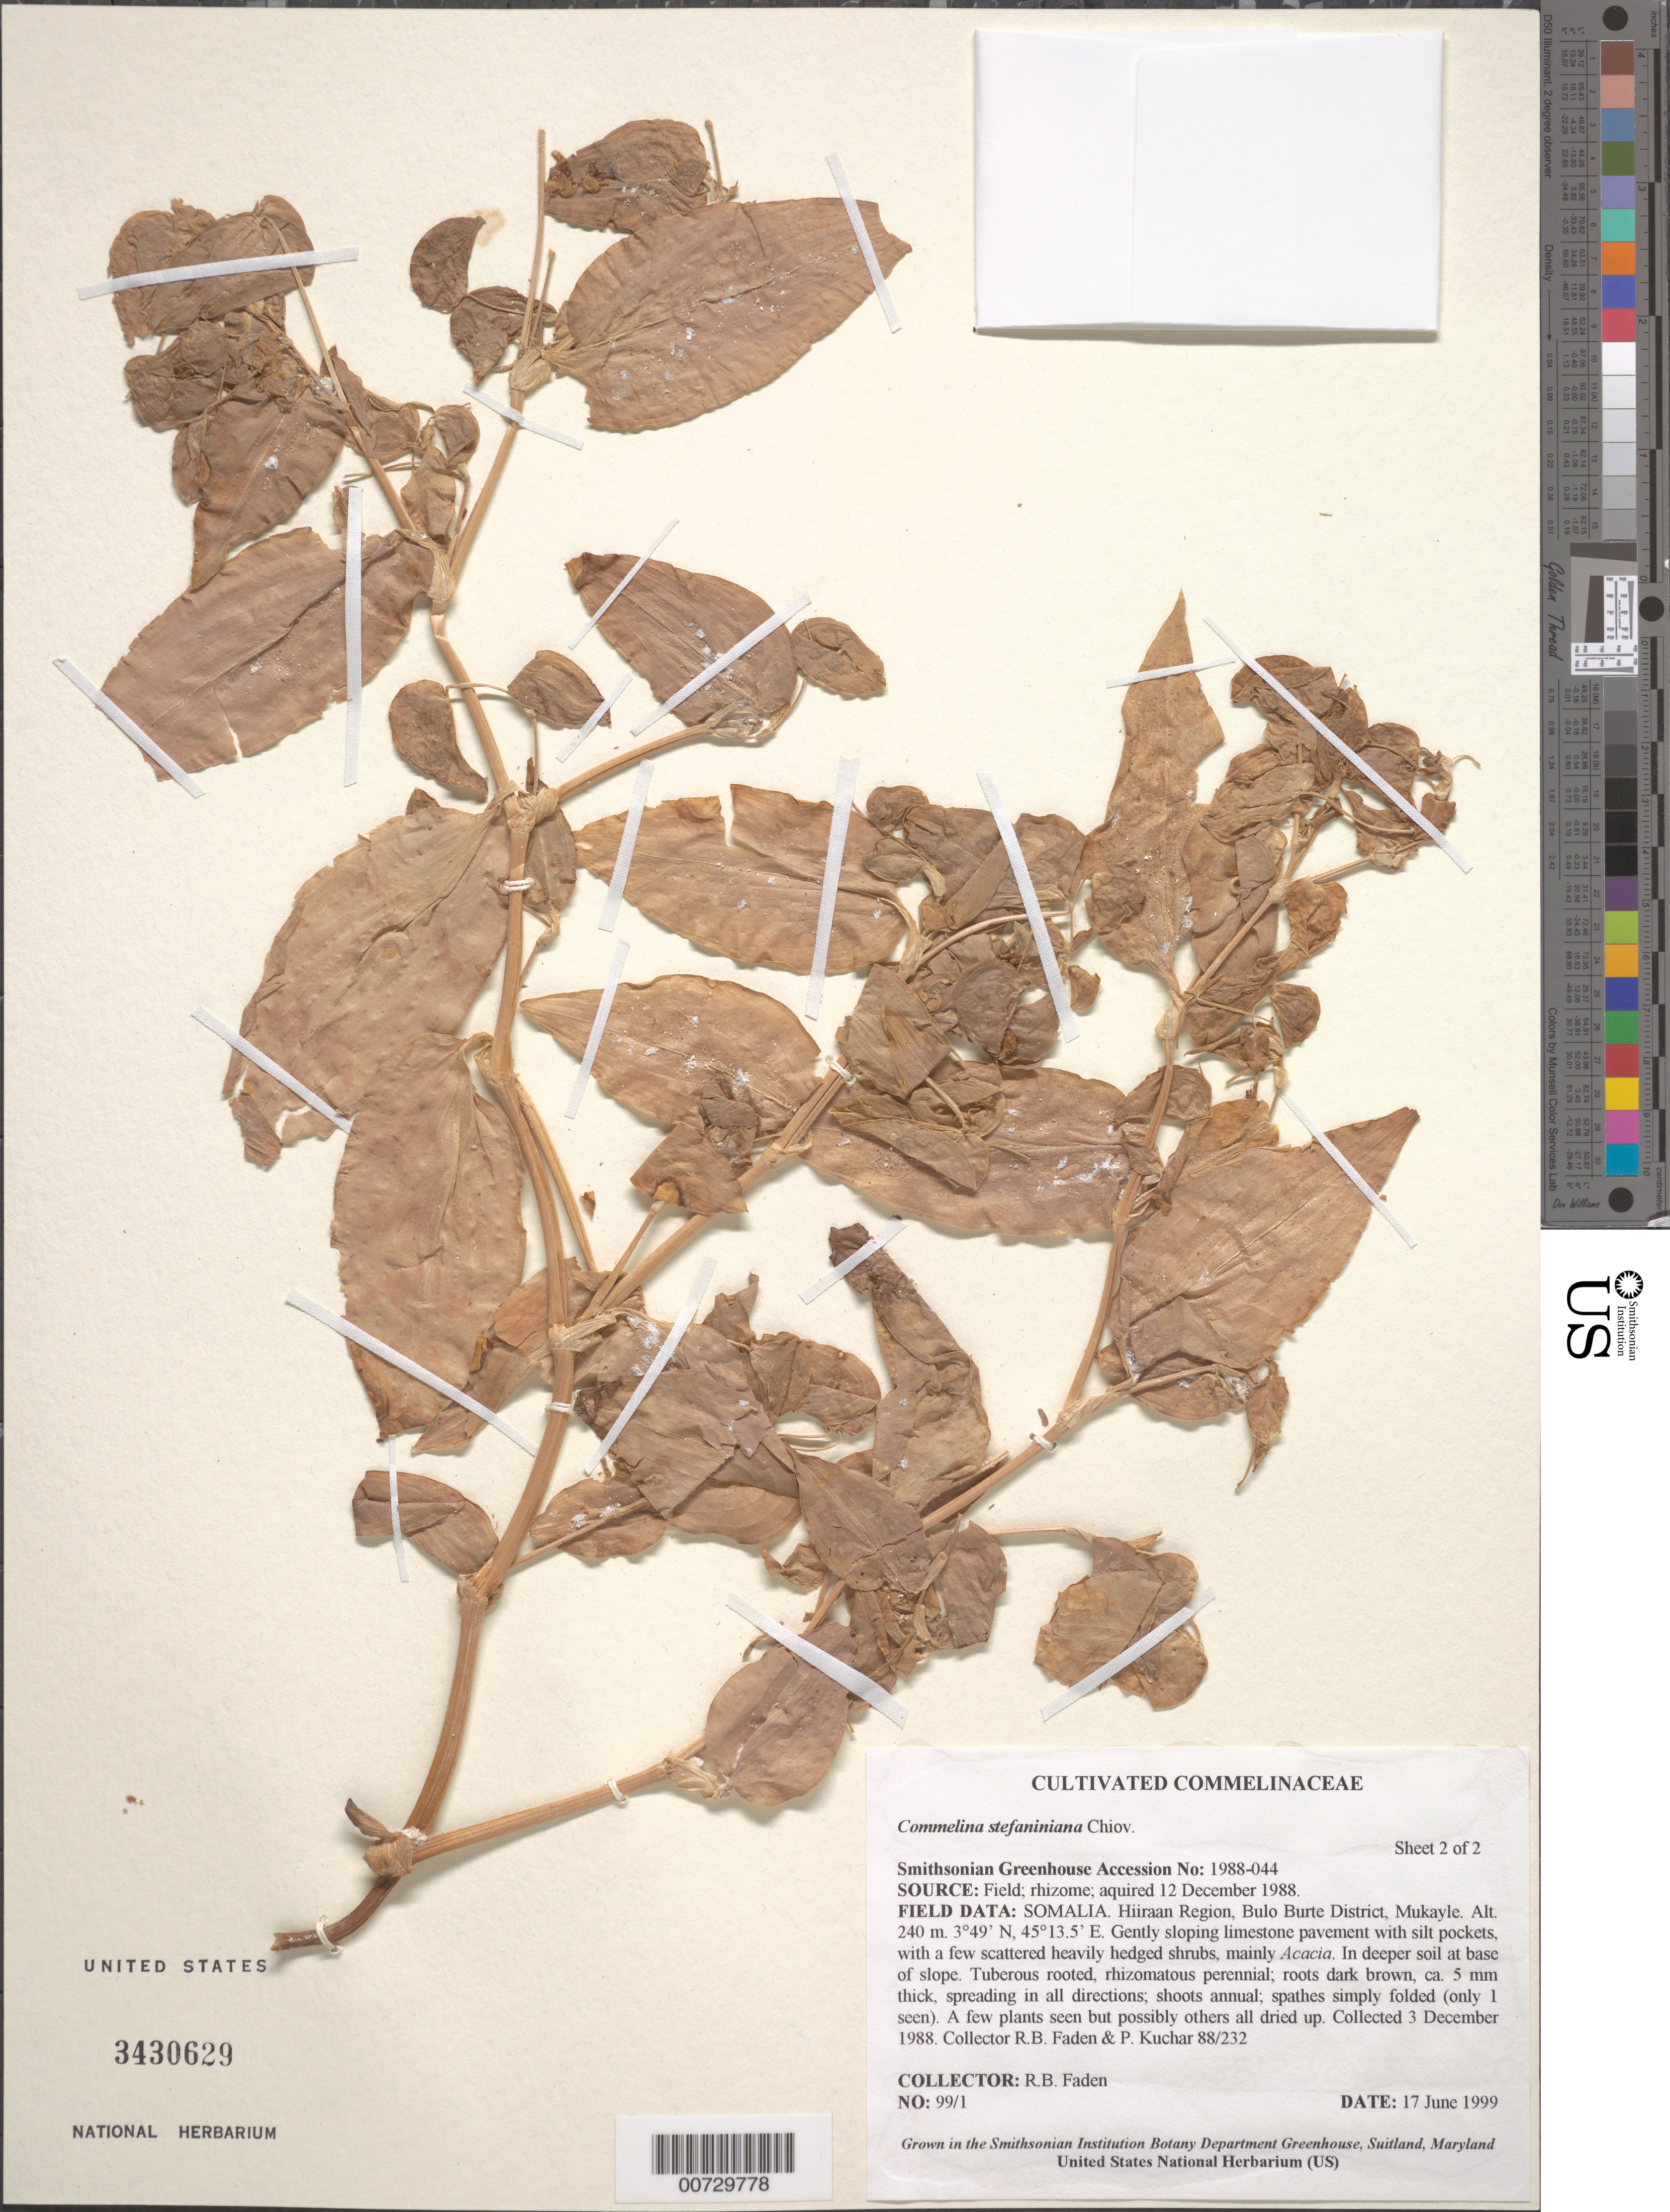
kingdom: Plantae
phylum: Tracheophyta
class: Liliopsida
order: Commelinales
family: Commelinaceae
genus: Commelina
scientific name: Commelina stefaniniana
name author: Chiov.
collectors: R. B. Faden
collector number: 99/1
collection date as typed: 17 Jun 1999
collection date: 1999-06-17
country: United States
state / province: Maryland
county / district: Prince George's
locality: Suitland, Smithsonian Botany Dept. Greenhouse.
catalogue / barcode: US 3430629